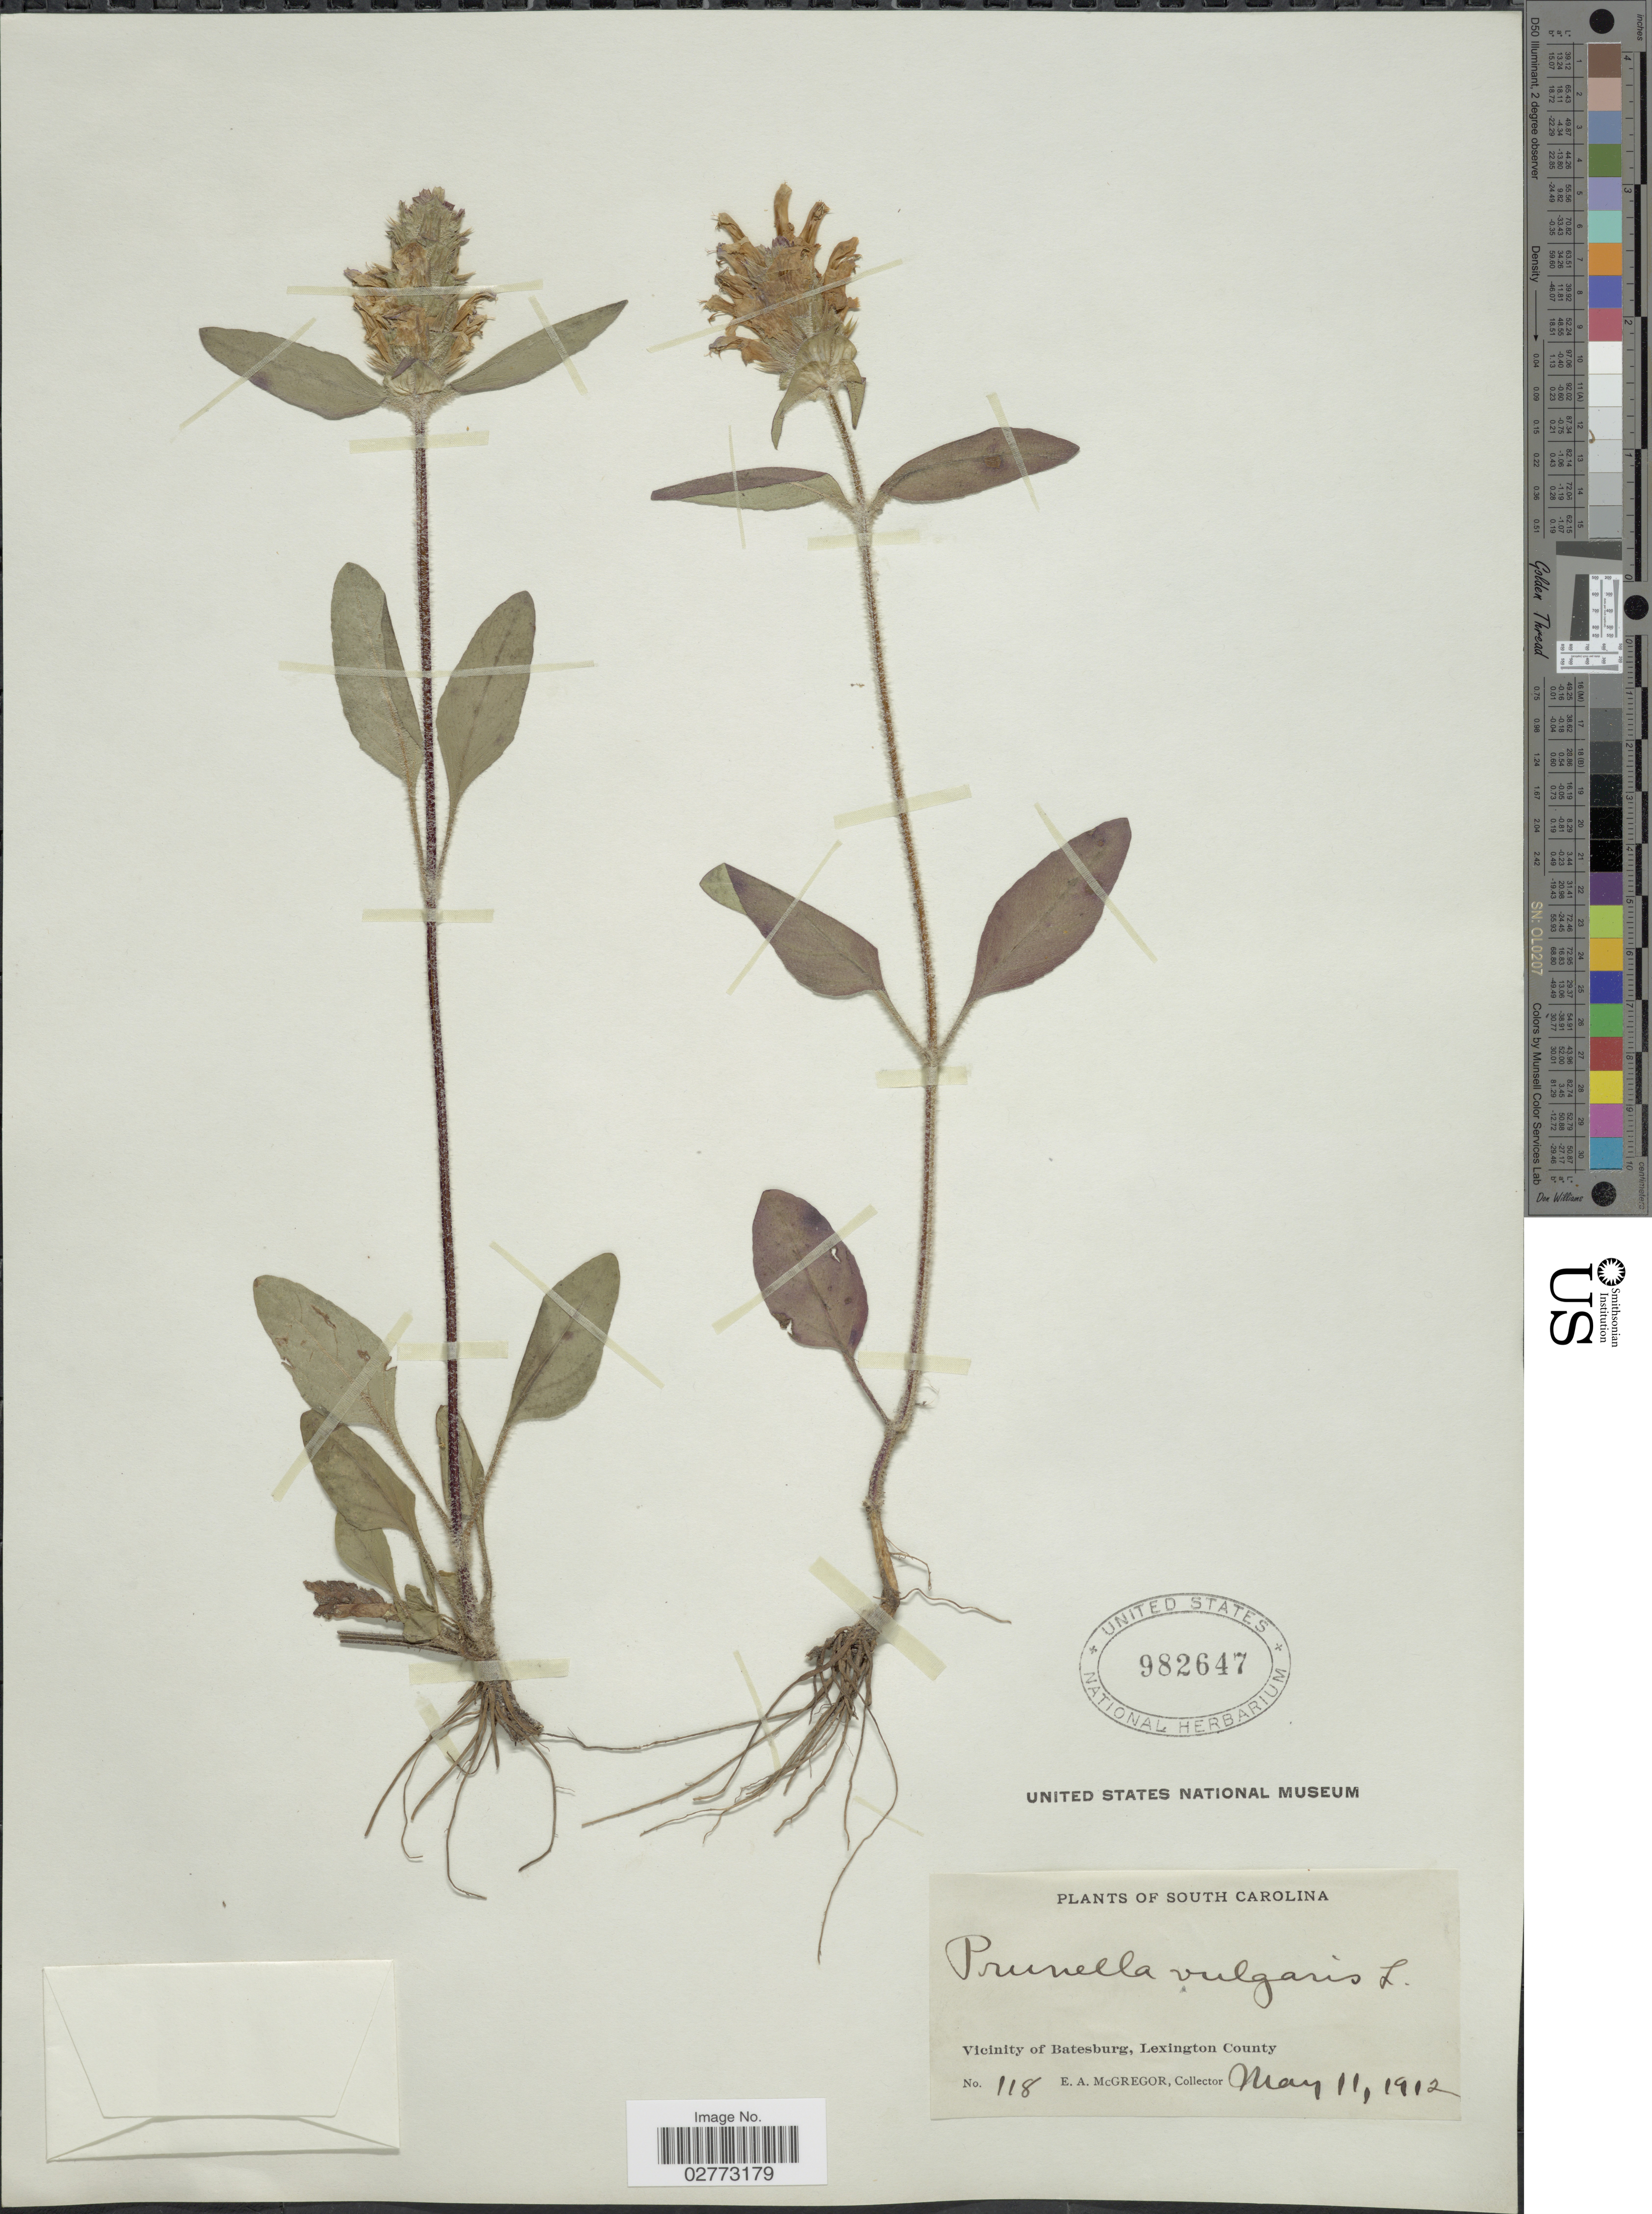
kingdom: Plantae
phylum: Tracheophyta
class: Magnoliopsida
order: Lamiales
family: Lamiaceae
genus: Prunella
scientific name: Prunella vulgaris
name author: L.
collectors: E. A. McGregor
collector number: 118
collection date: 1912-05-11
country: United States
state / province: South Carolina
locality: Vicinity of Batesburg, Lexington County.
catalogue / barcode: US 982647